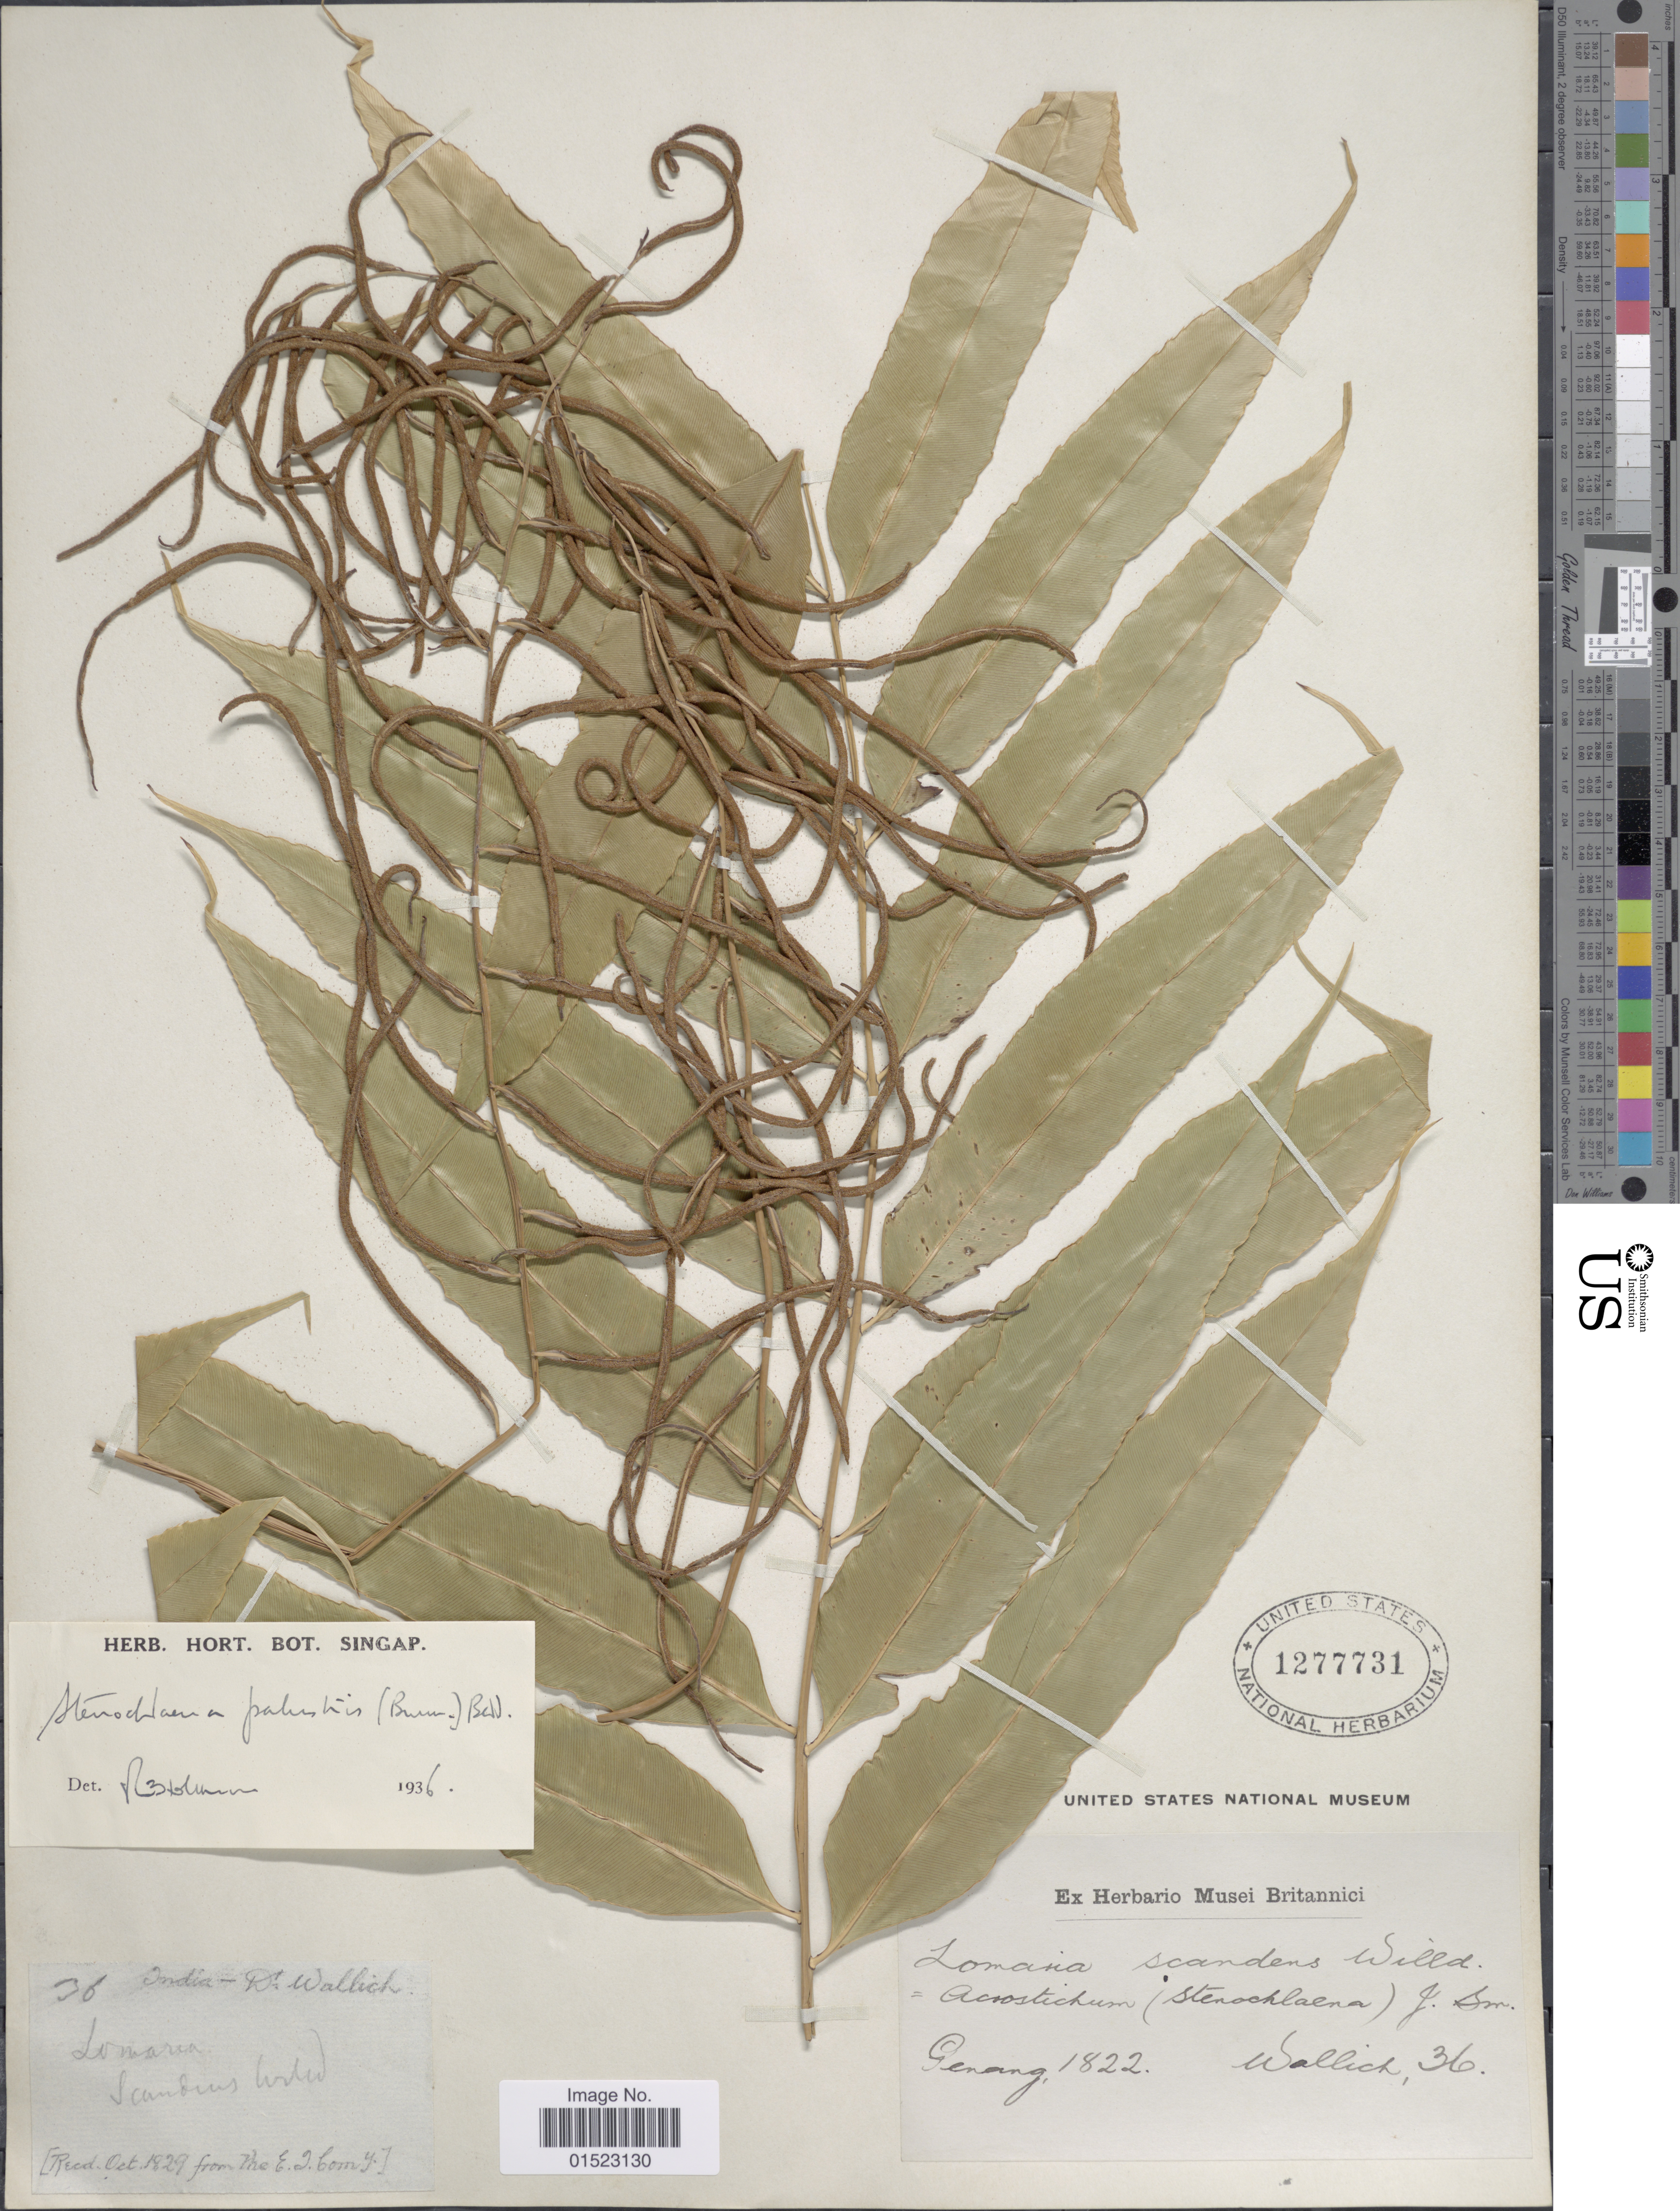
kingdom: Plantae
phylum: Tracheophyta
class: Polypodiopsida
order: Polypodiales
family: Blechnaceae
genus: Stenochlaena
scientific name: Stenochlaena palustris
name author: (Burm. f.) Bedd.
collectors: -- Wallich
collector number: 36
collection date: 1822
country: Malaysia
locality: Penang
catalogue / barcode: US 1277731